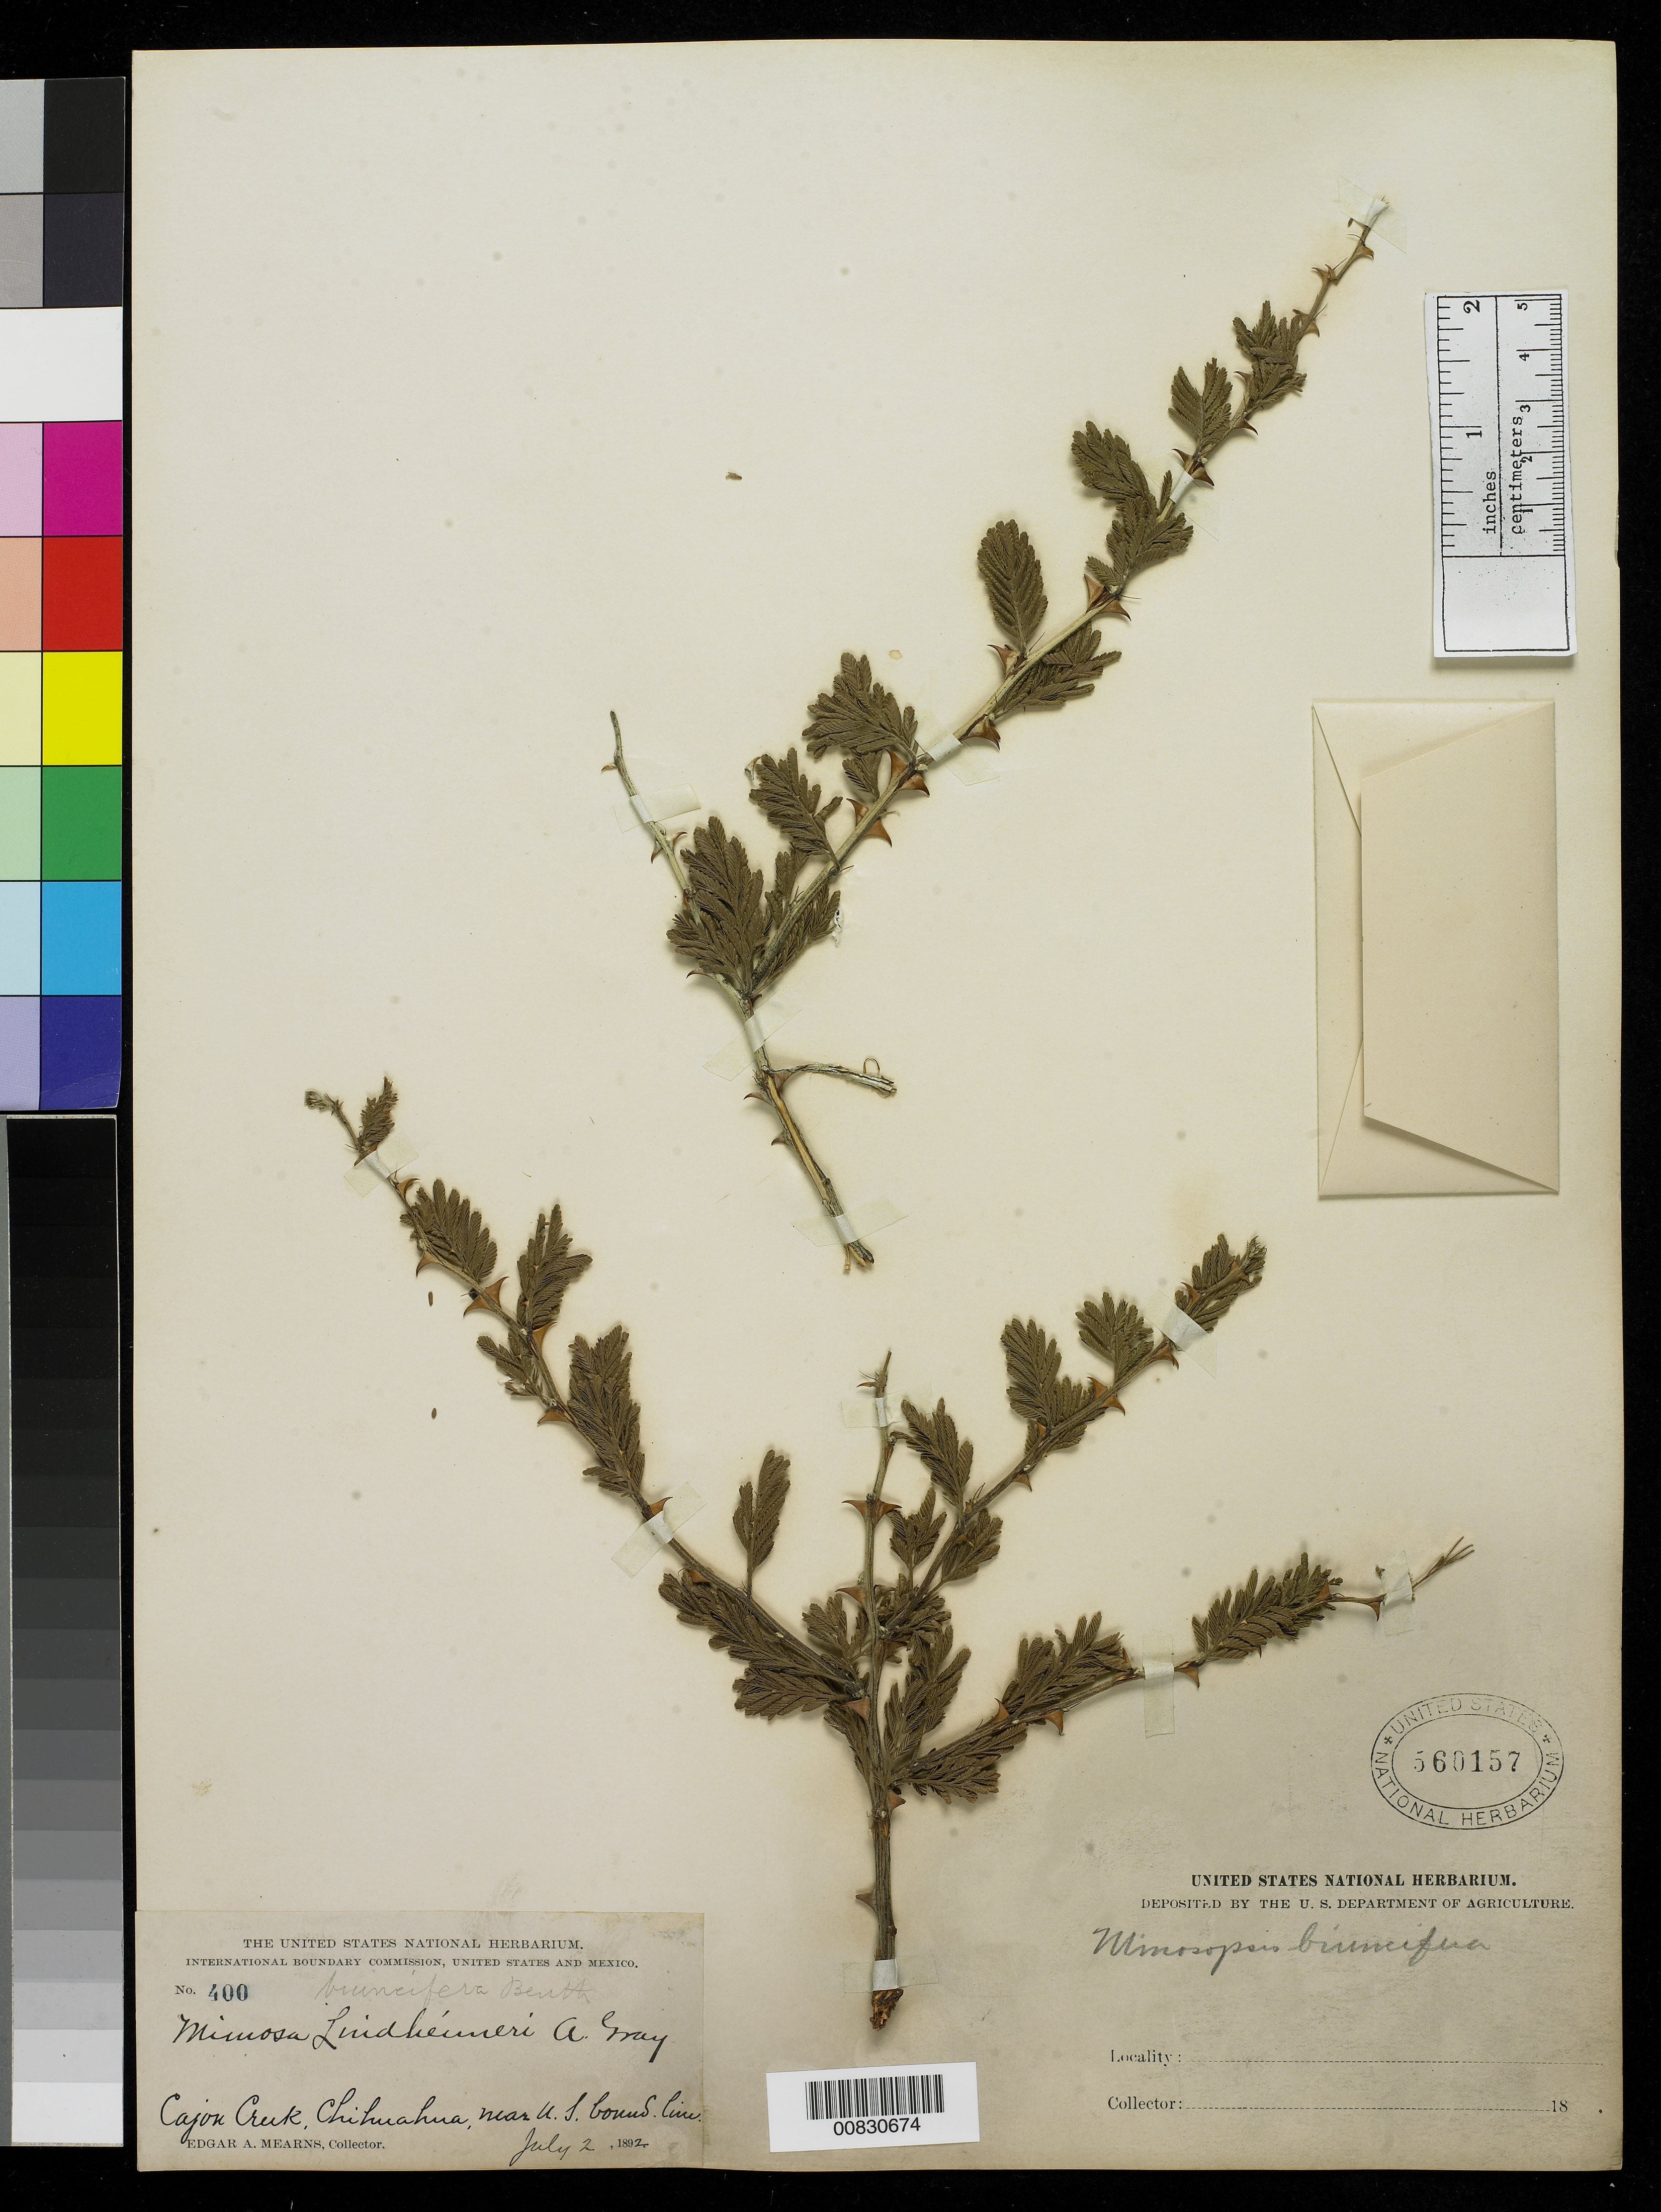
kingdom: Plantae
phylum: Tracheophyta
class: Magnoliopsida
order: Fabales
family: Fabaceae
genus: Mimosa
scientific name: Mimosa biuncifera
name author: Benth.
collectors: E. A. Mearns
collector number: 400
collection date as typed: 02 Jul 1892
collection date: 1892-07-02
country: Mexico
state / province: Chihuahua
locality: Cajon Creek, Chihuahua, near U. S. Boundary Line.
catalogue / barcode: US 560157